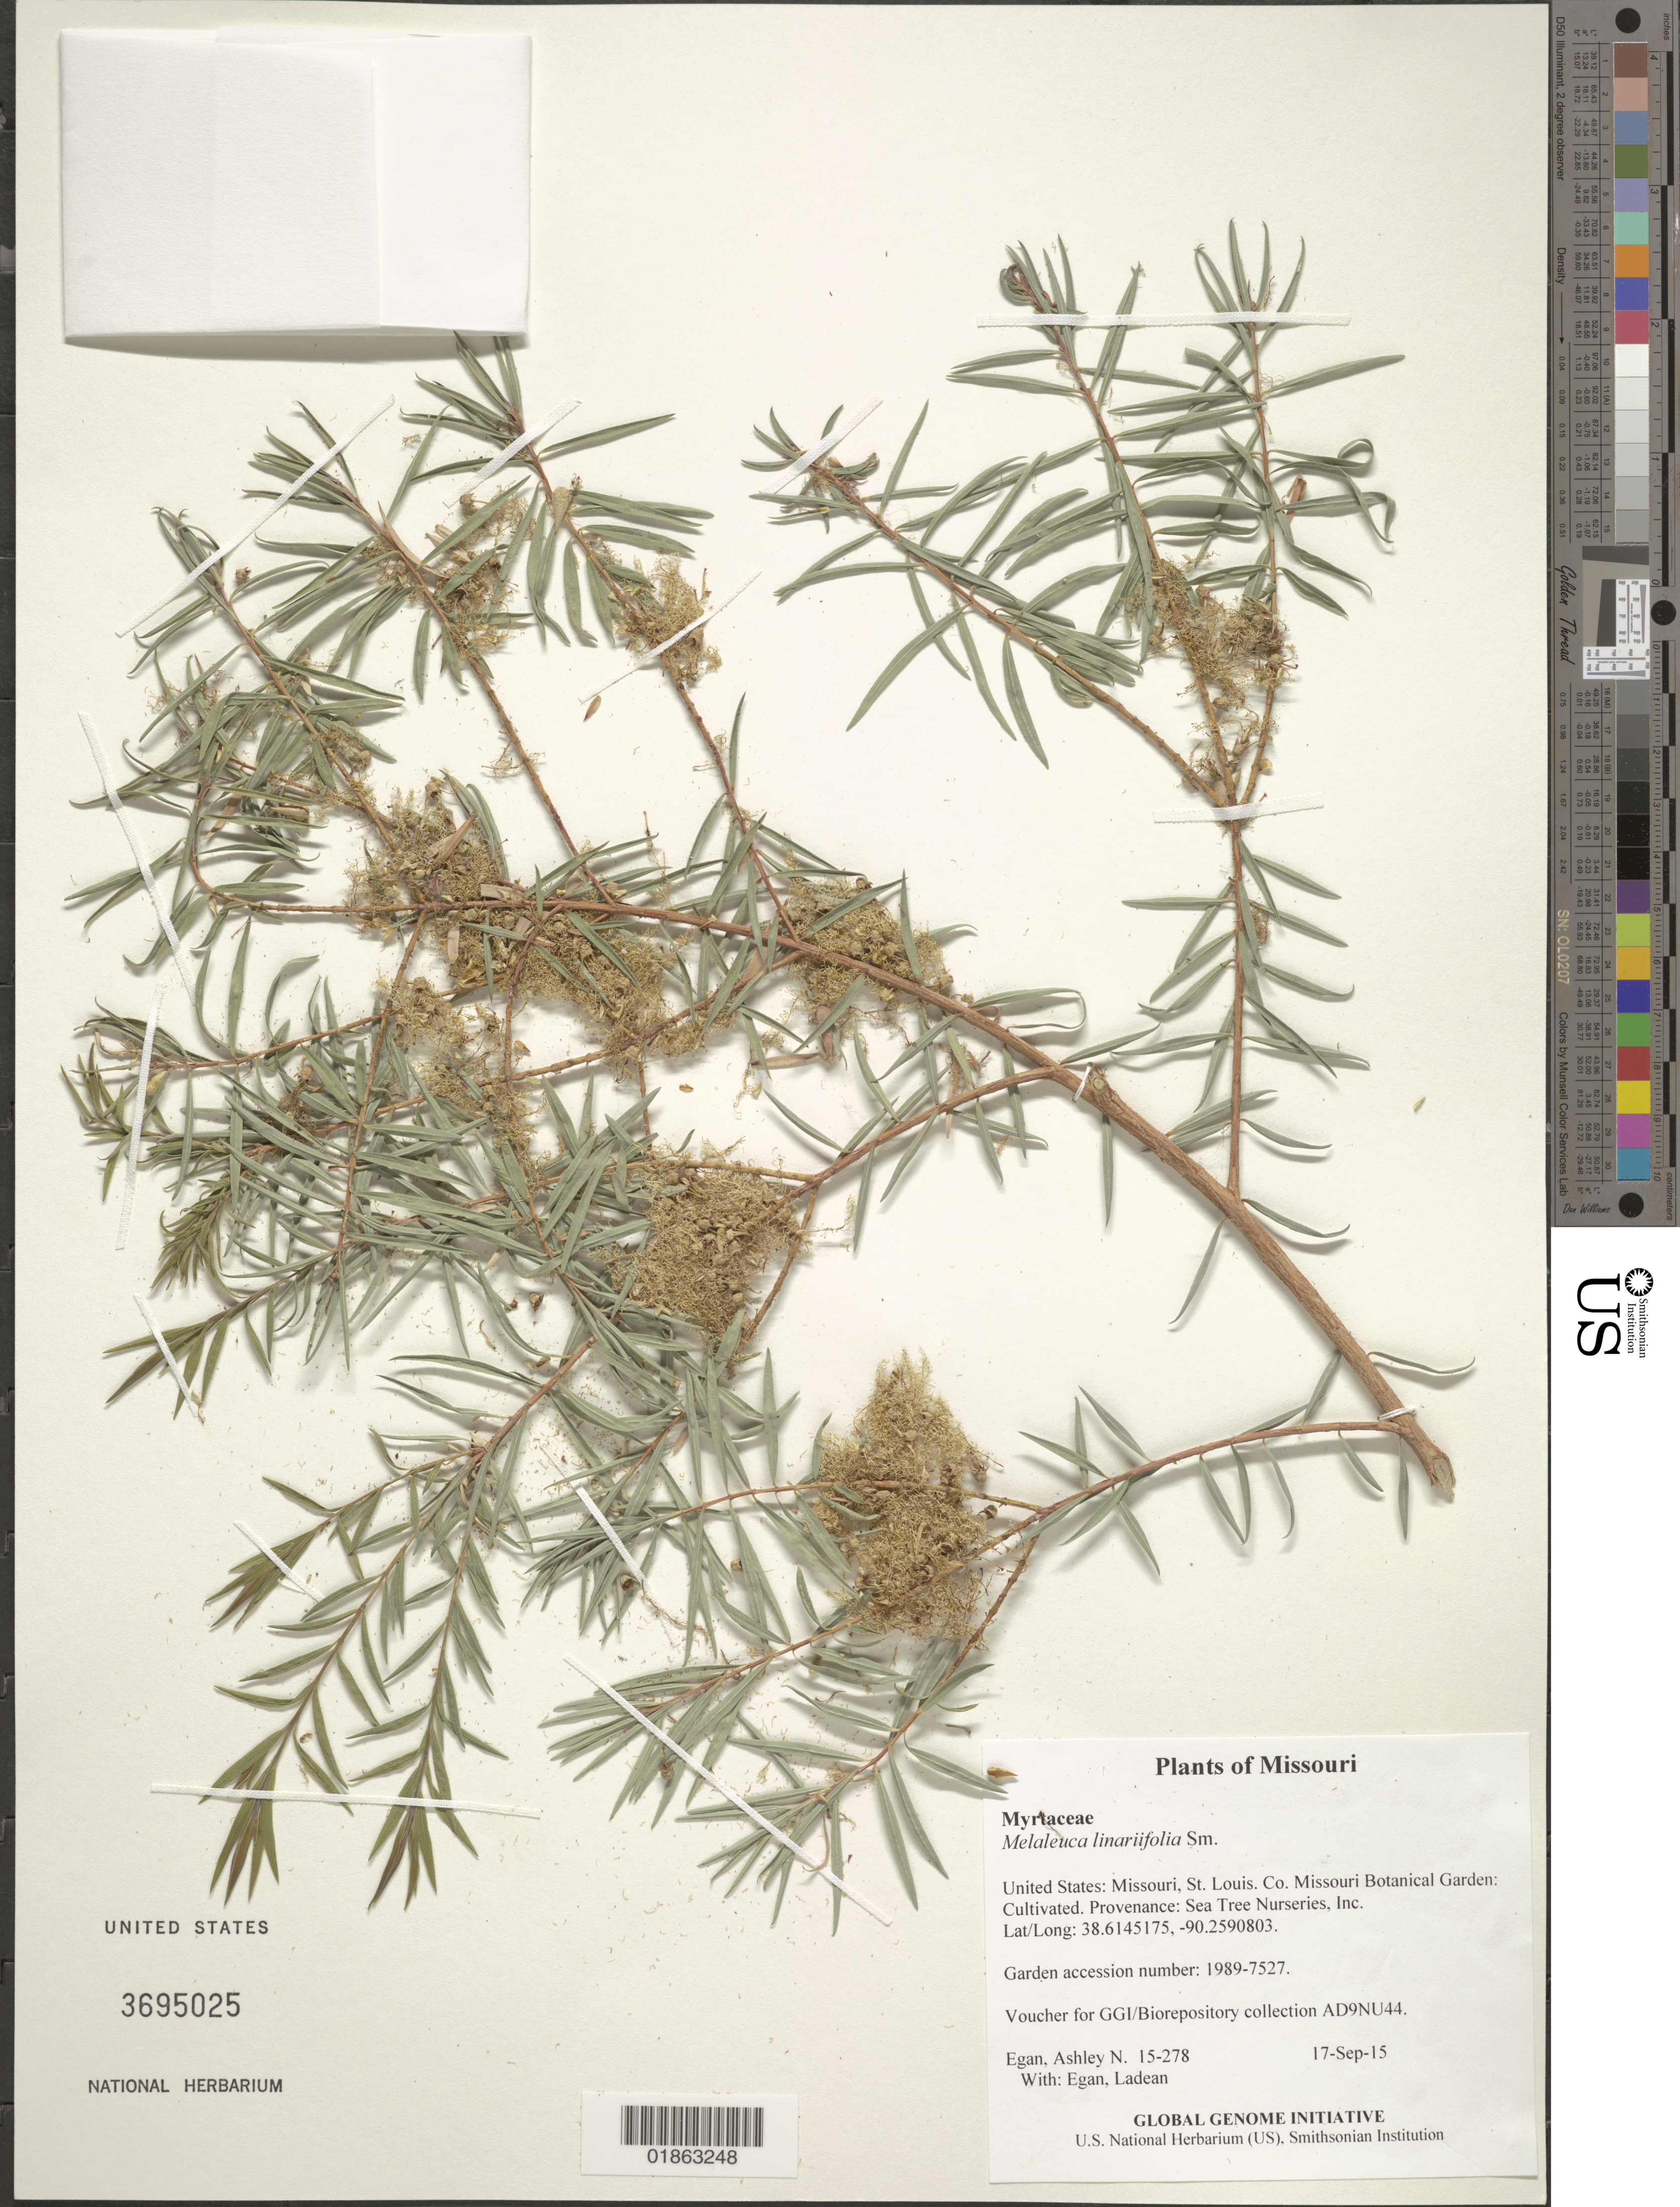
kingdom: Plantae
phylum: Tracheophyta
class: Magnoliopsida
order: Myrtales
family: Myrtaceae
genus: Melaleuca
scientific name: Melaleuca linariifolia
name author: Sm.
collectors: A. N. Egan & L. Egan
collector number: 15-278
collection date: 2015-09-17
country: United States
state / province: Missouri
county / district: St. Louis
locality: Missouri Botanical Garden: Cultivated. Provenance: Sea Tree Nurseries, Inc.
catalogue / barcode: US 3695025